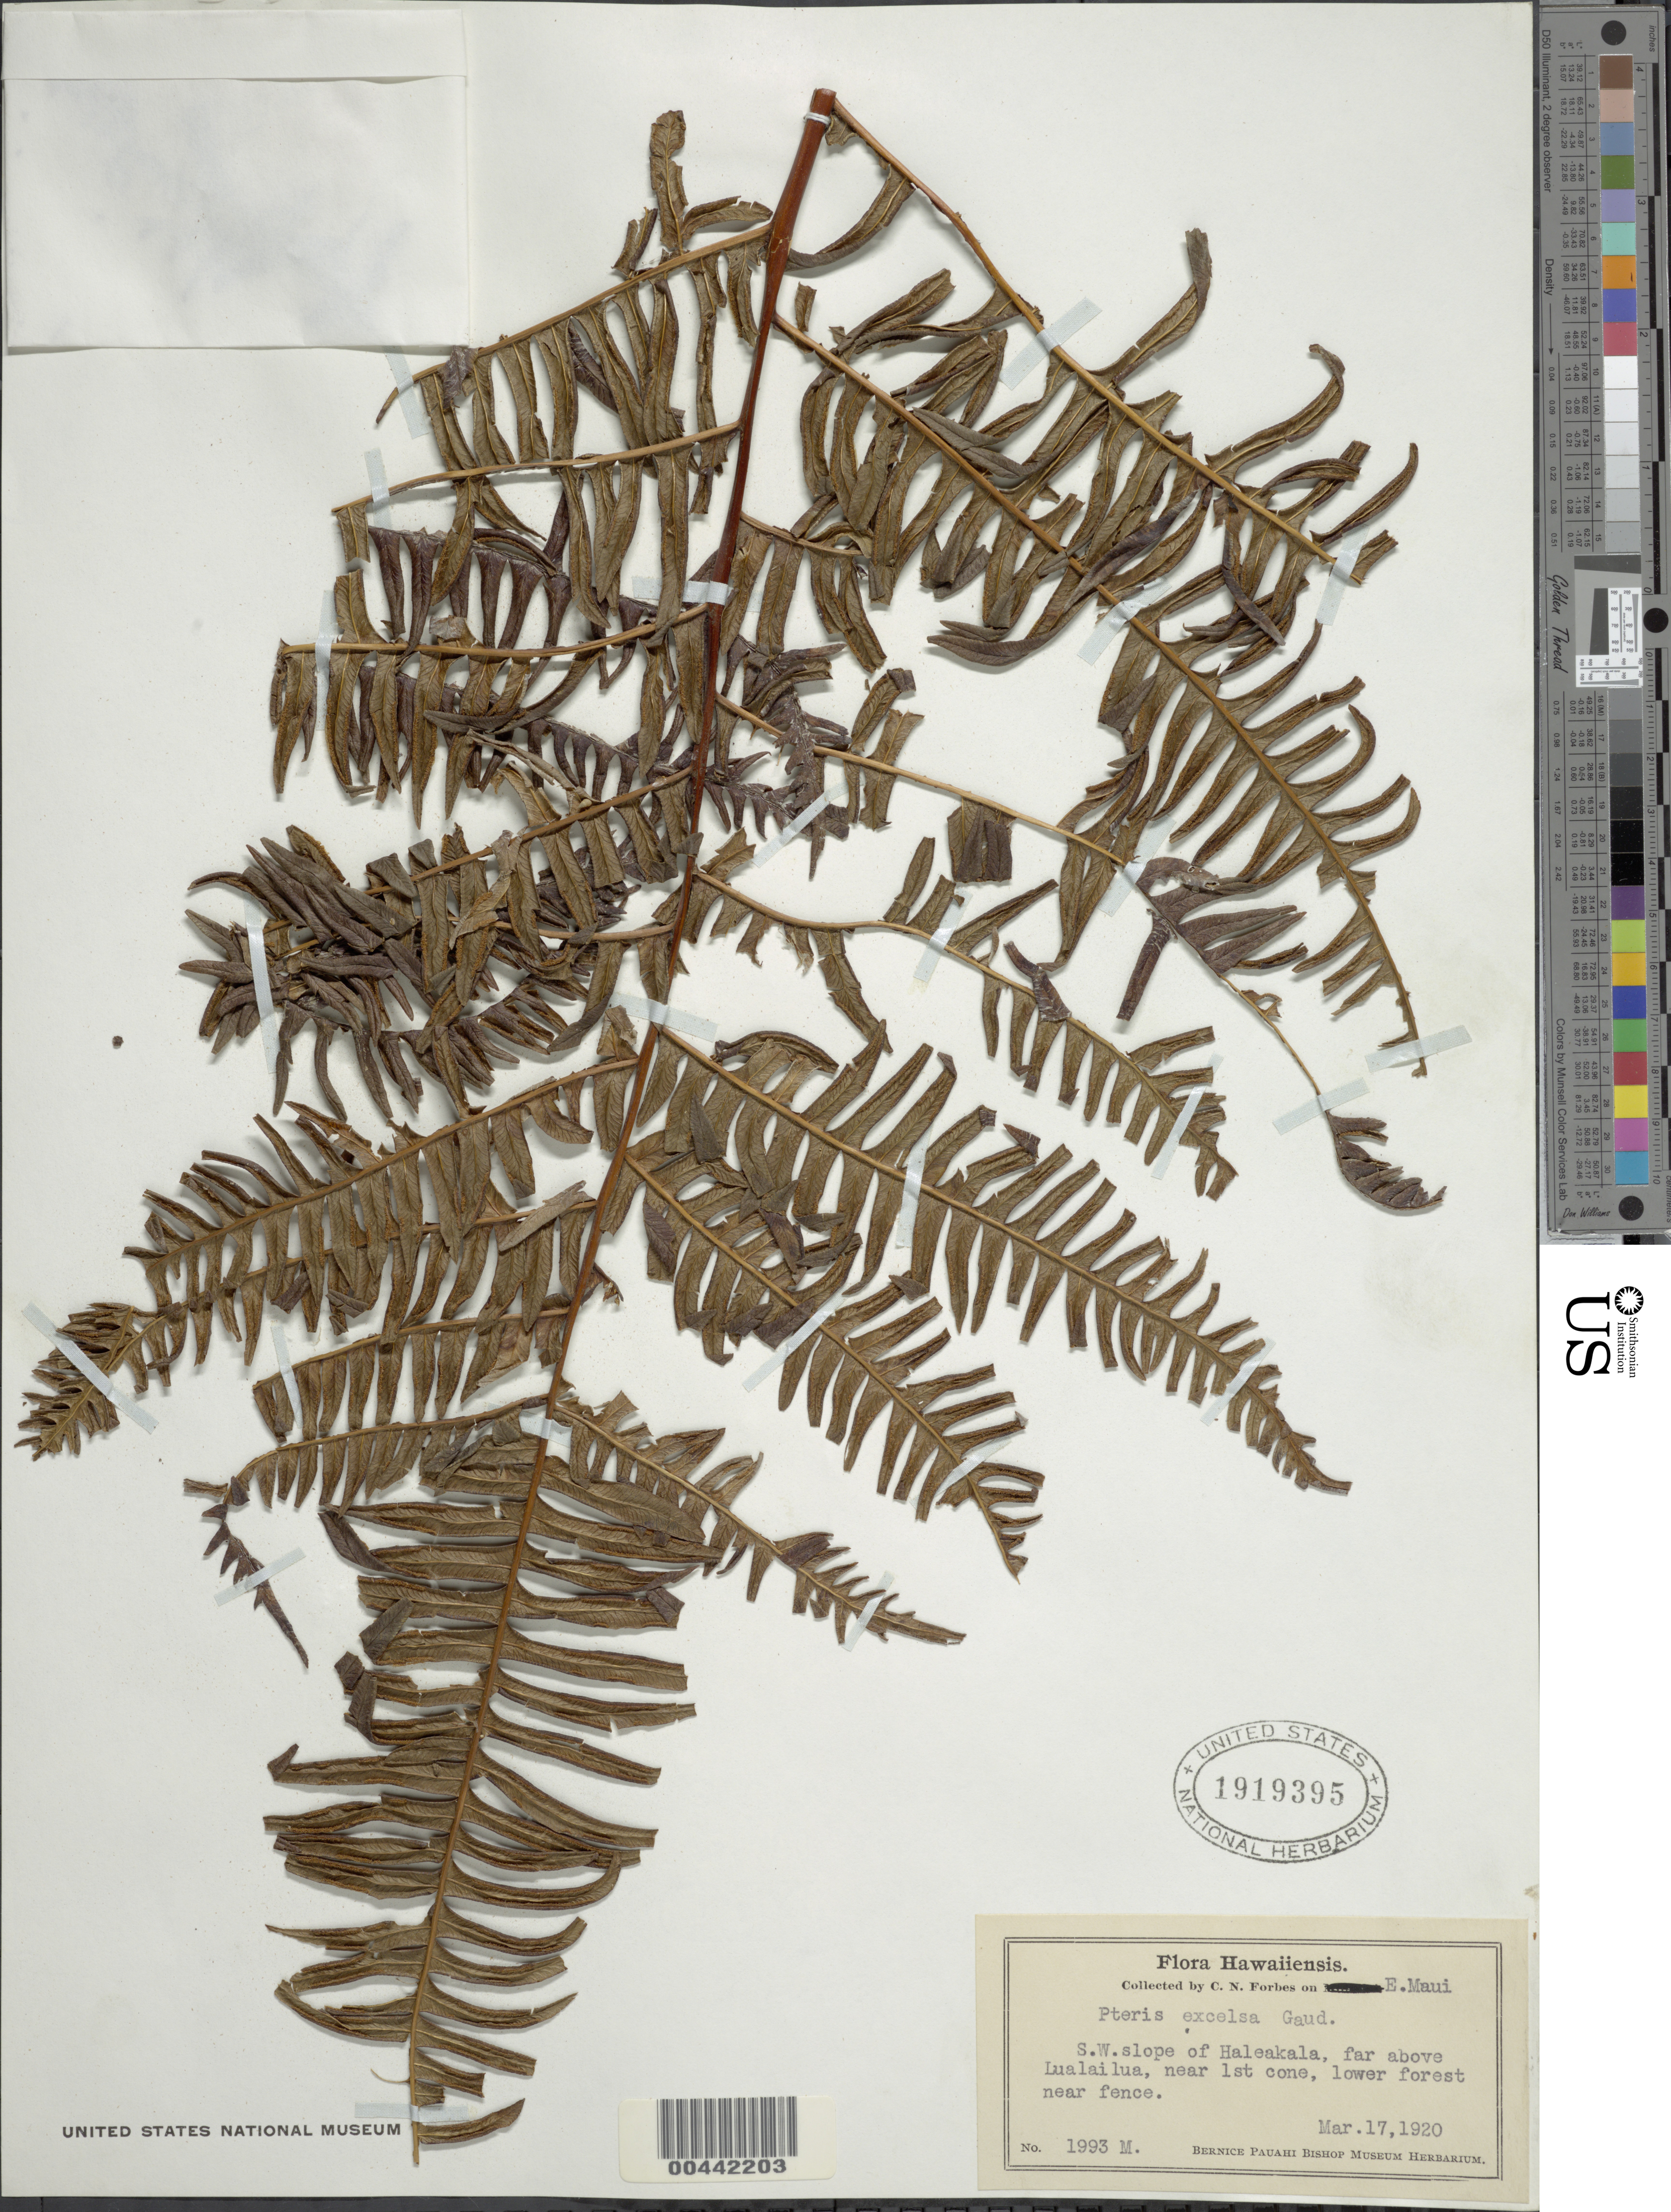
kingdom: Plantae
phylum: Tracheophyta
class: Polypodiopsida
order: Polypodiales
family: Pteridaceae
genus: Pteris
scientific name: Pteris terminalis var. terminalis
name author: Wall.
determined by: Wagner, W. L., (BOT), Smithsonian Institution - National Museum of Natural History (UNITED STATES)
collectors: C. N. Forbes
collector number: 1993 M.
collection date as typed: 17 Mar 1920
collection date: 1920-03-17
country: United States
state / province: Hawaii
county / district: Maui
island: Maui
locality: SW slope of Haleakala, far above Lualailua, near 1st cone, E Maui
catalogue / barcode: US 1919395